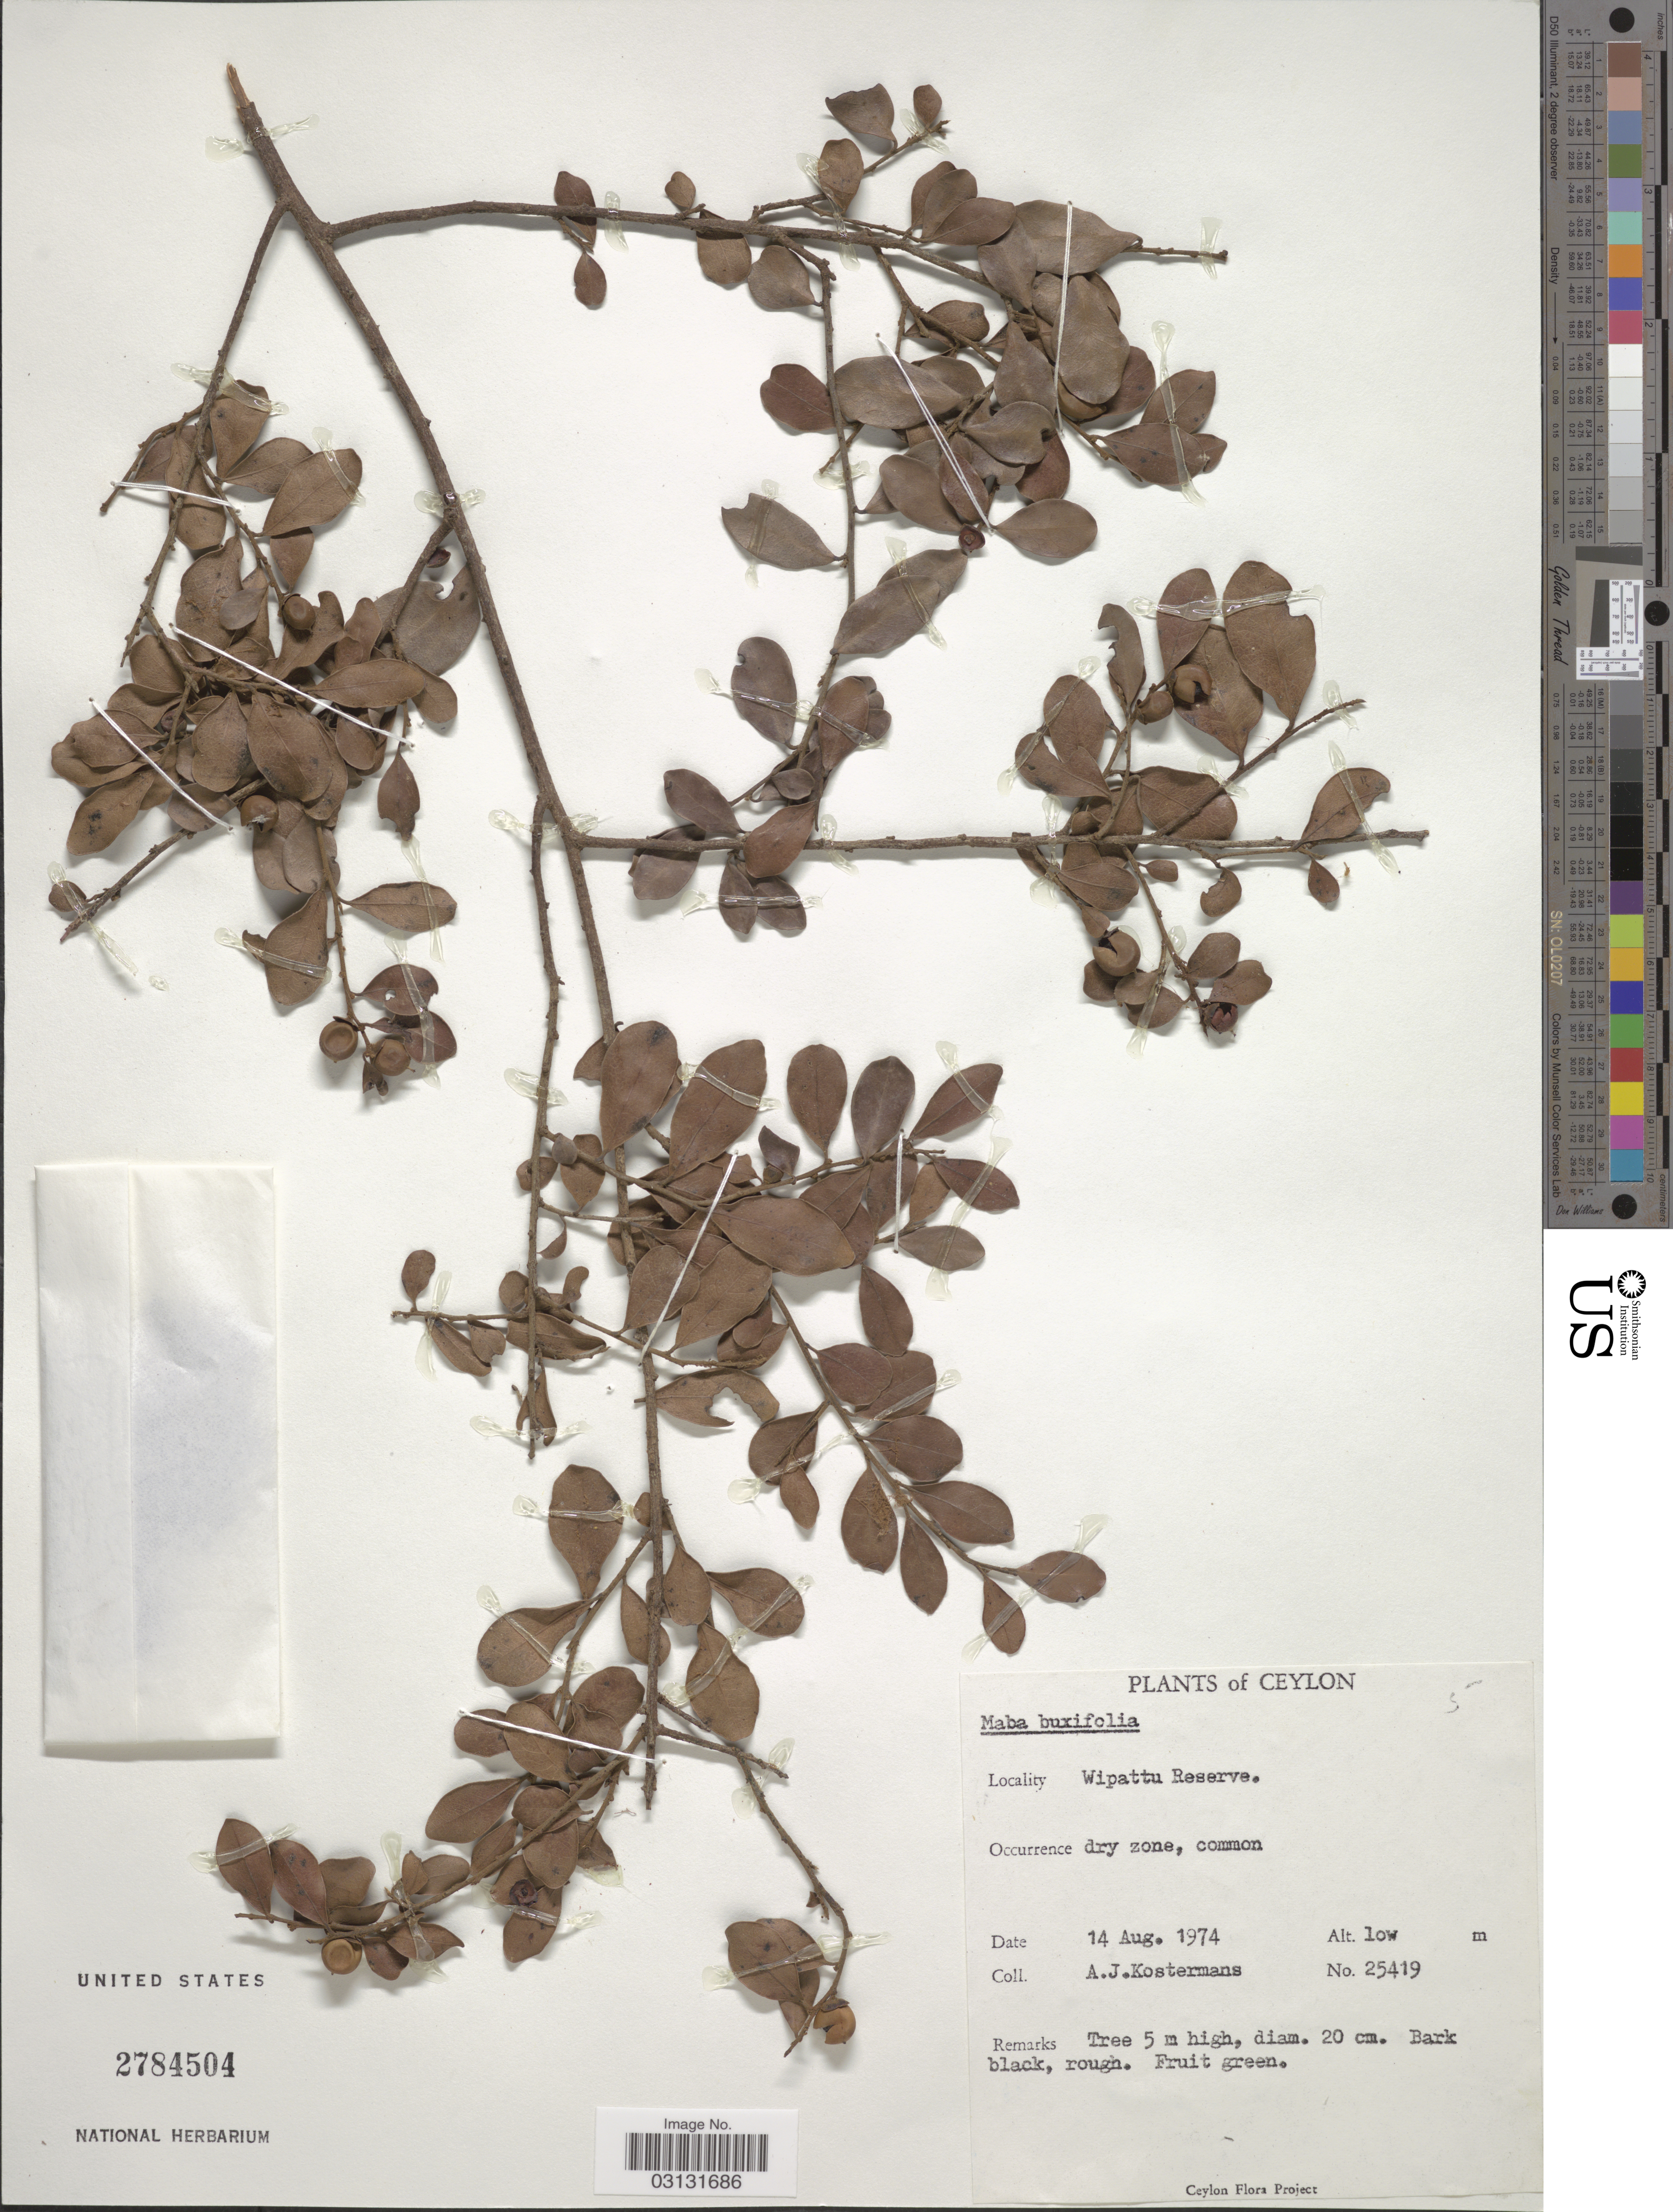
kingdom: Plantae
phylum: Tracheophyta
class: Magnoliopsida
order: Ericales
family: Ebenaceae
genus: Diospyros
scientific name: Diospyros ferrea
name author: (Willd.) Bakh.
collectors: A. J. G. Kostermans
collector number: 25419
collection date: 1974-08-14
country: Sri Lanka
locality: Ceylon. Wipattu Reserve.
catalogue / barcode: US 2784504